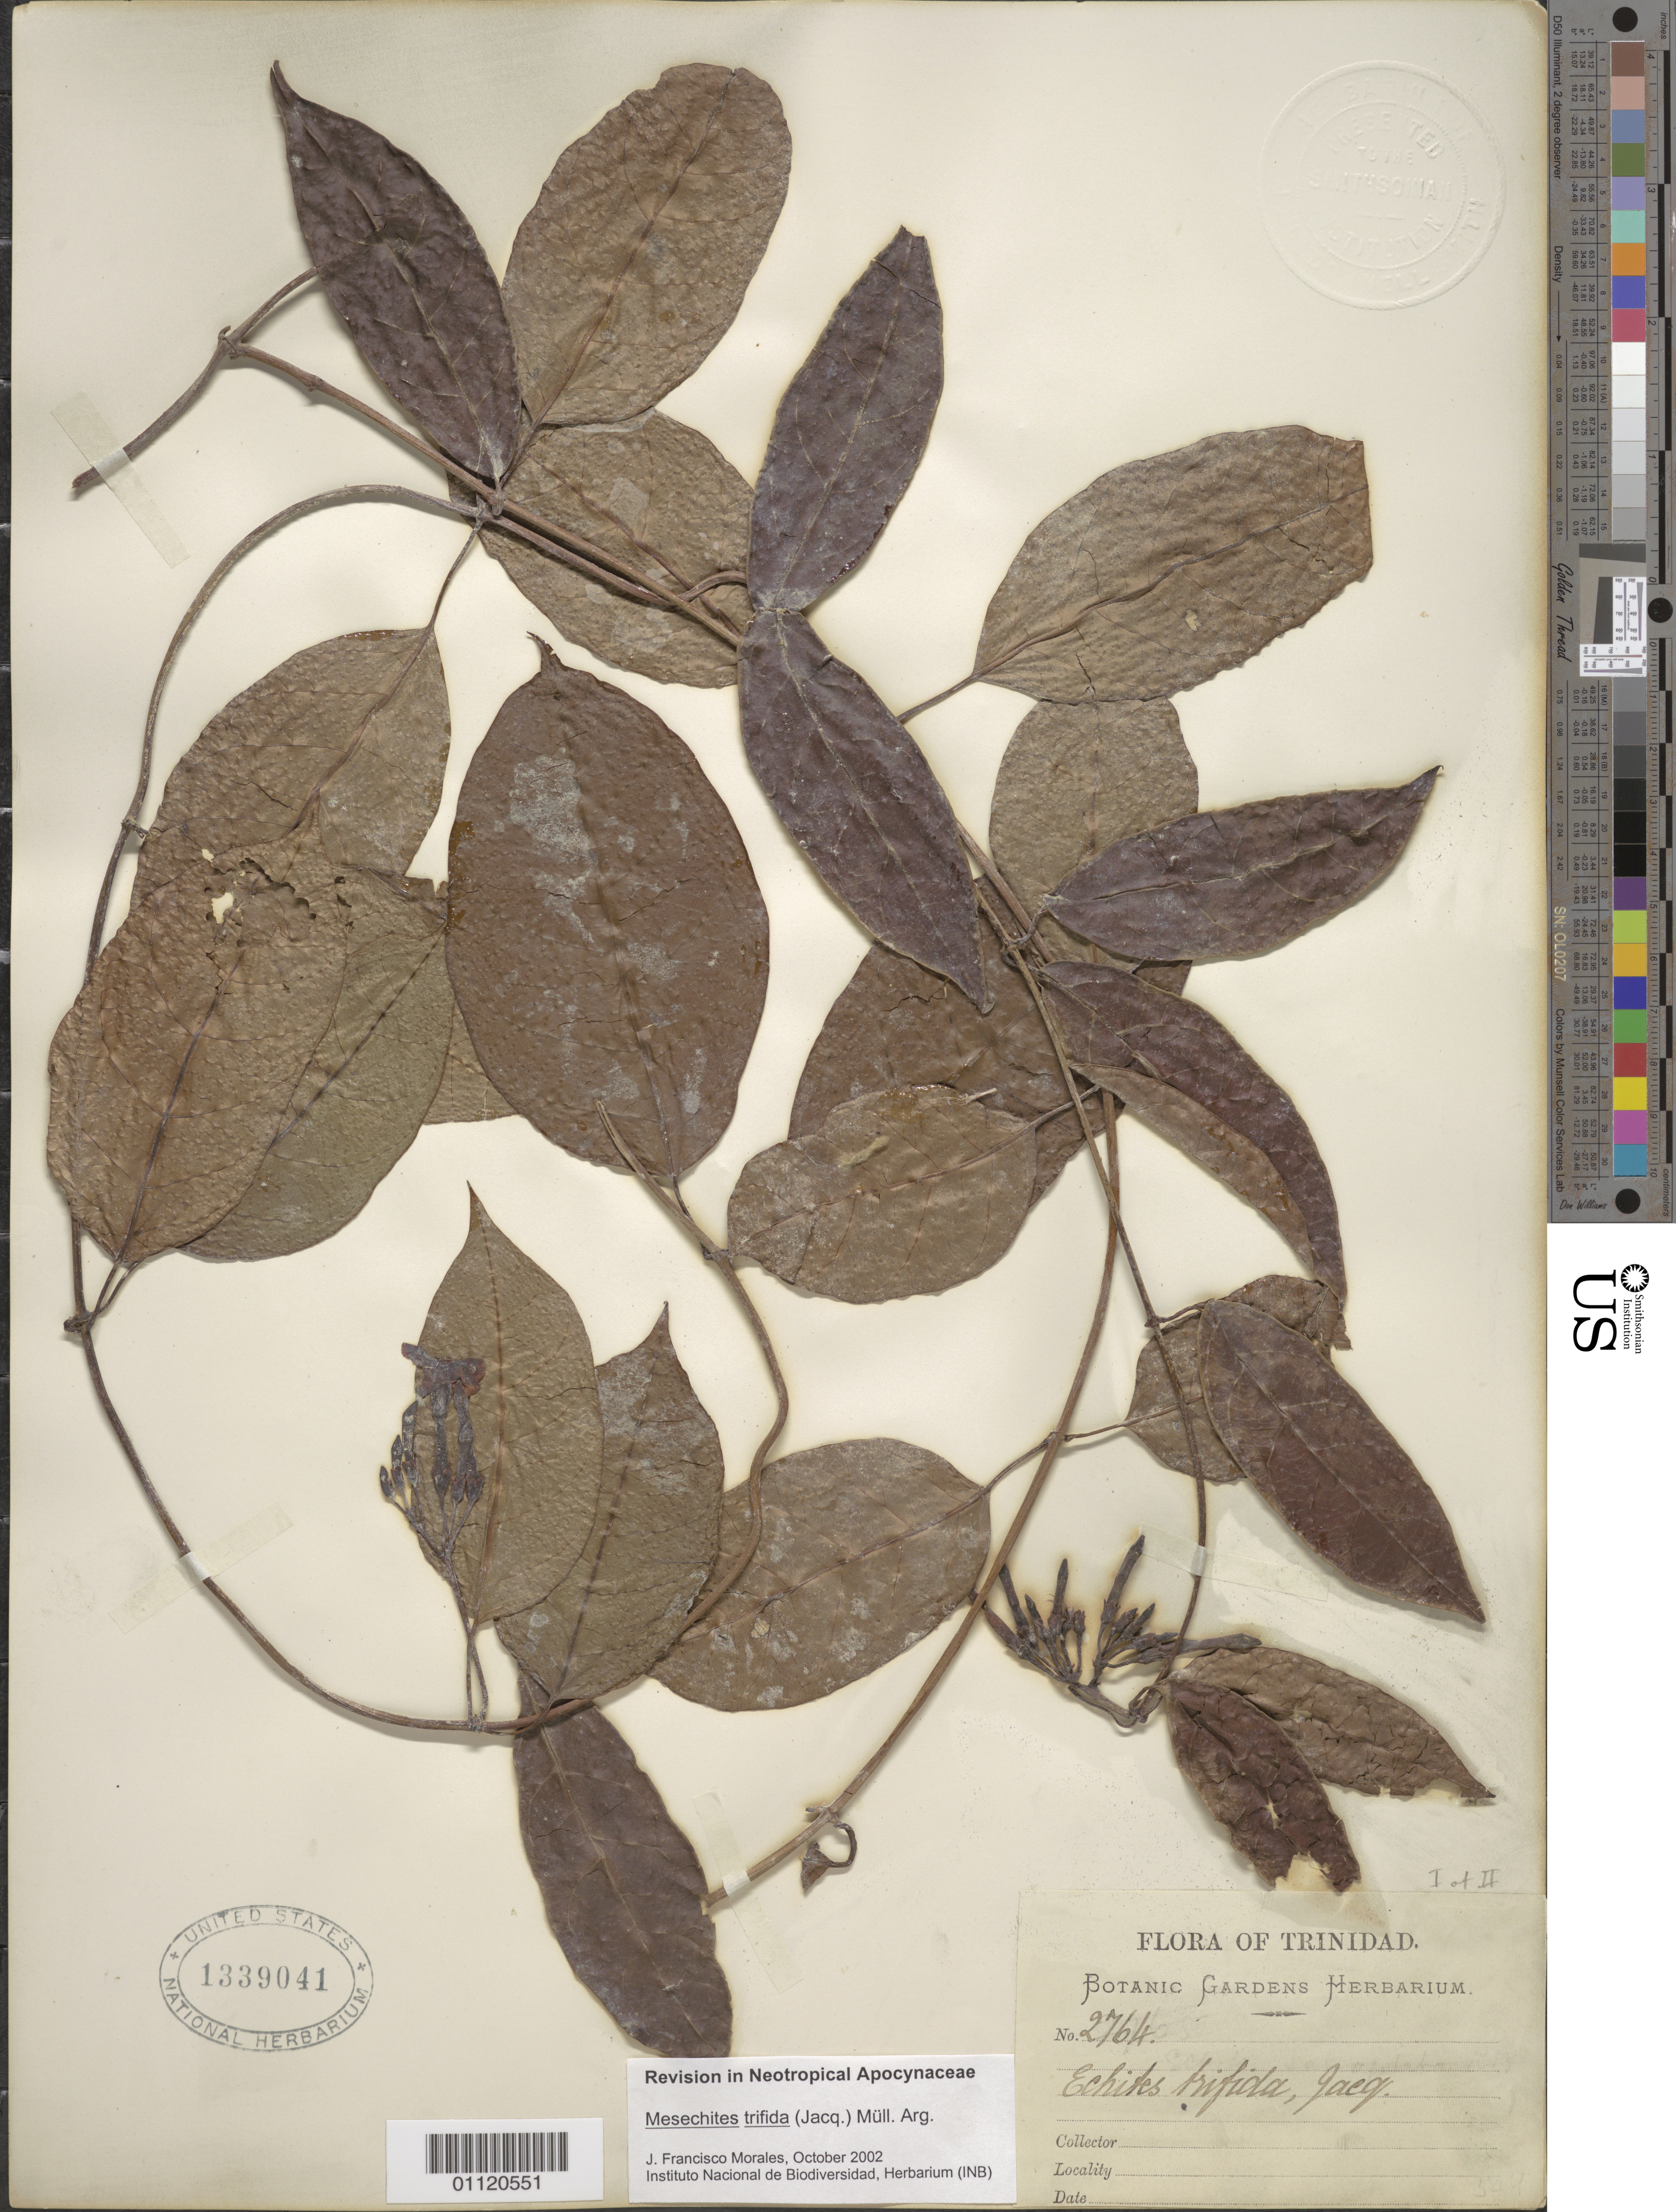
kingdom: Plantae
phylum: Tracheophyta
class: Magnoliopsida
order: Gentianales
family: Apocynaceae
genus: Mesechites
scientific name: Mesechites trifidus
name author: (Jacq.) Müll. Arg.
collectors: Botanic Gardens Herbarium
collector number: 2764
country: Trinidad and Tobago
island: Trinidad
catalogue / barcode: US 1339041